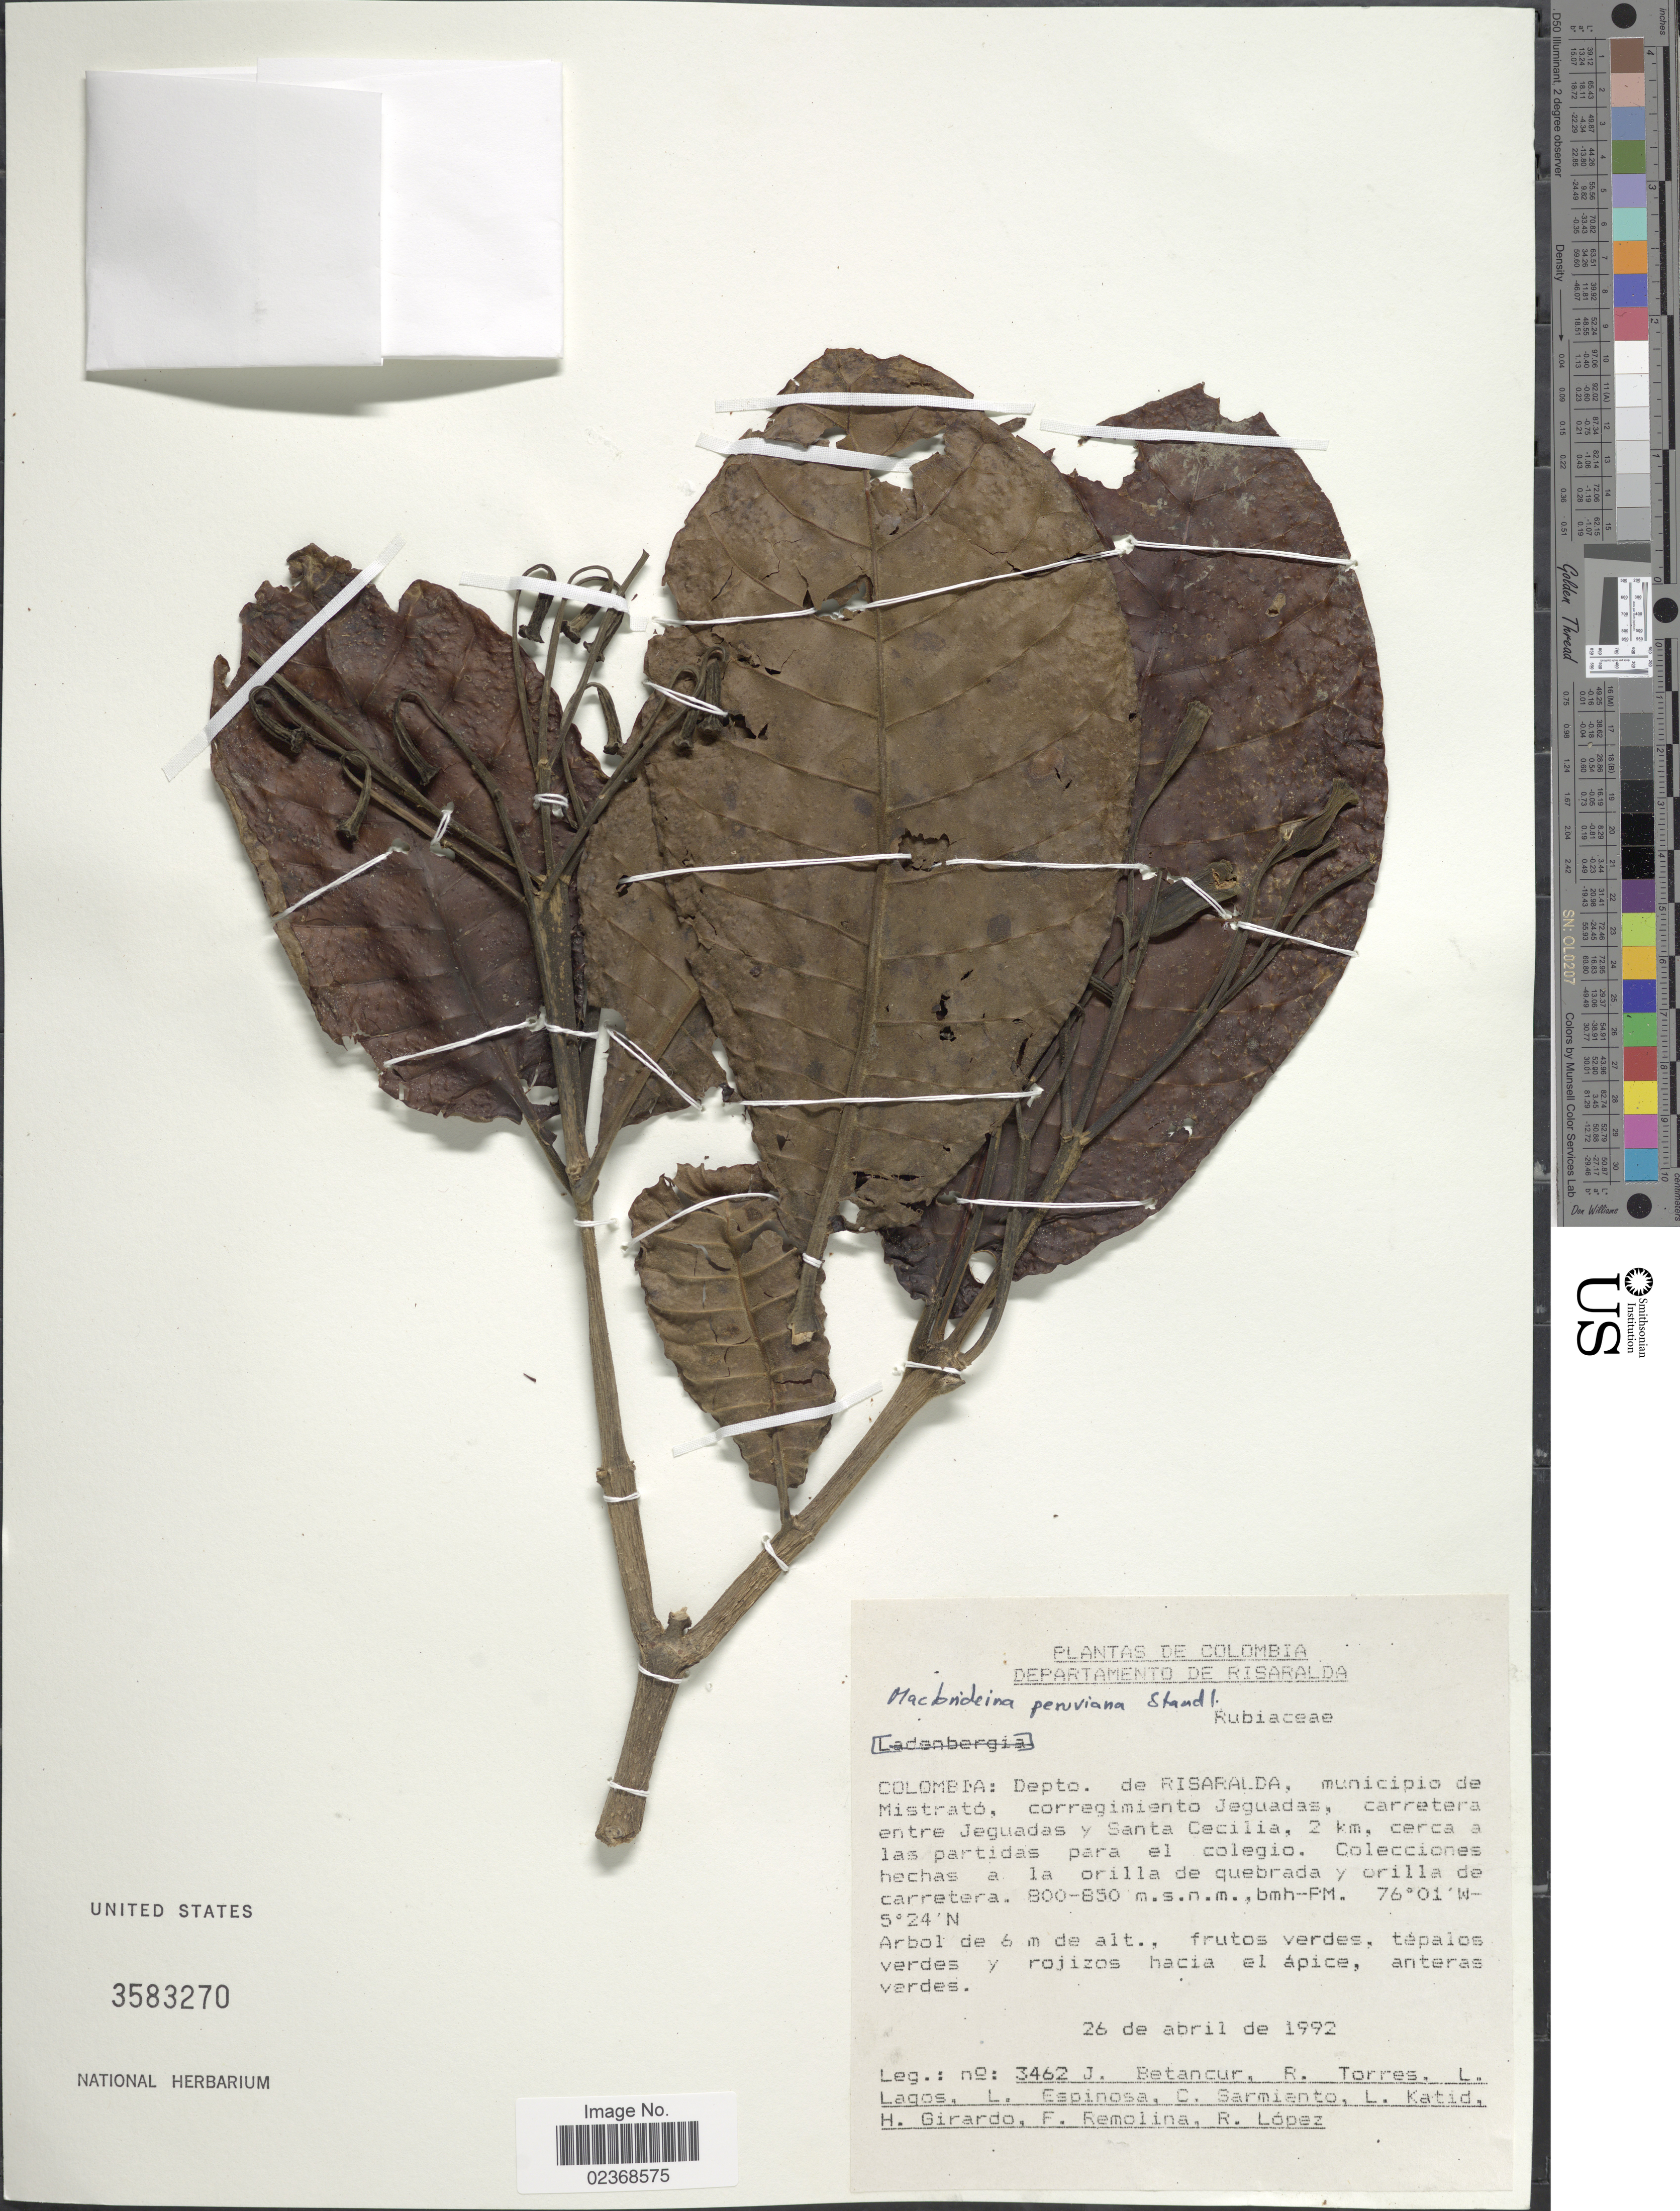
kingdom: Plantae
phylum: Tracheophyta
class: Magnoliopsida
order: Gentianales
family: Rubiaceae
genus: Macbrideina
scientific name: Macbrideina peruviana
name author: Standl.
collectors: J. Betancur, R. Torres, L. Lagos, L. Espinosa & et al.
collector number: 3462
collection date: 1992-04-26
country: Colombia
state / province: Risaralda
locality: Municipio de Mistrato, corregimiento Jeguadas, carretera entre Jeguadas y Santa Cecilia, 2 km. cerca a las partidas para el colegio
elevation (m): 800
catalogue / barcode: US 3583270